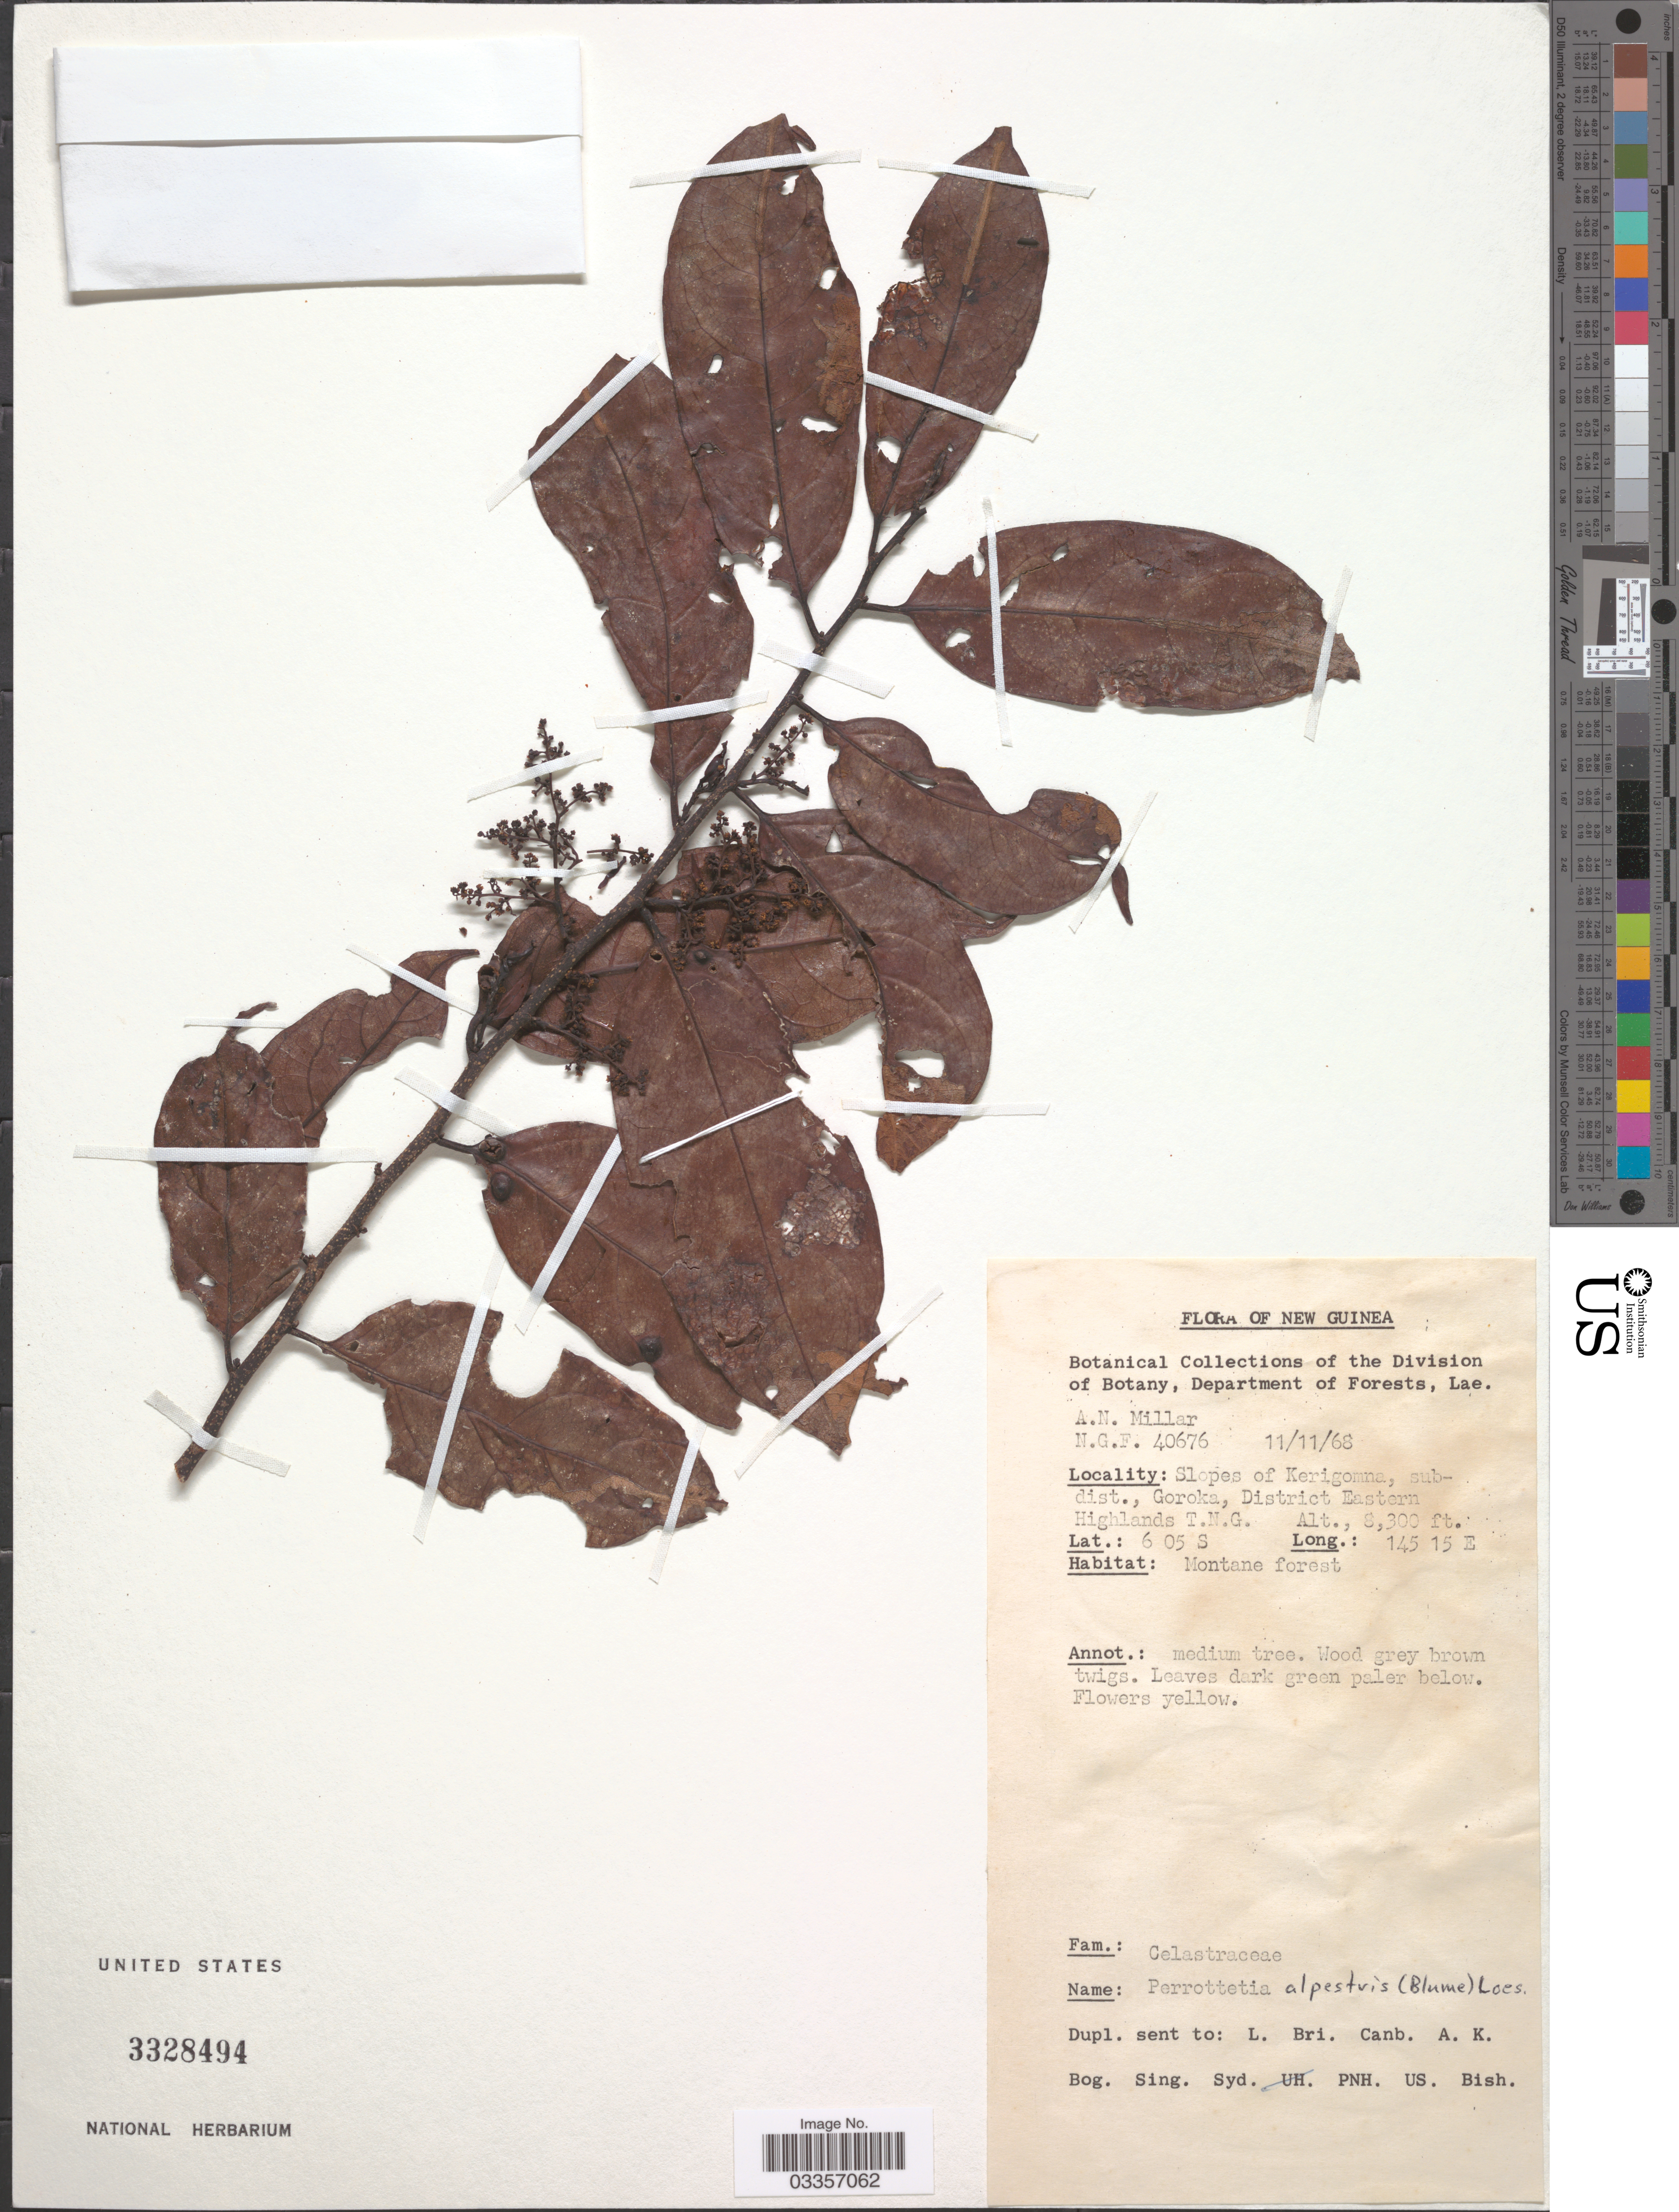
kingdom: Plantae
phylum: Tracheophyta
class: Magnoliopsida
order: Huerteales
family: Dipentodontaceae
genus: Perrottetia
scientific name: Perrottetia alpestris subsp. moluccana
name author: (Blume) Ding Hou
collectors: A. Millar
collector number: NGF40676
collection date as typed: Transcribed d/m/y: 11/11/68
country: Papua New Guinea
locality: New Guinea, Slopes of Kerigomma, subdist., Goroka, District Eastern Highlands T.N.G.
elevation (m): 2530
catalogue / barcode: US 3328494